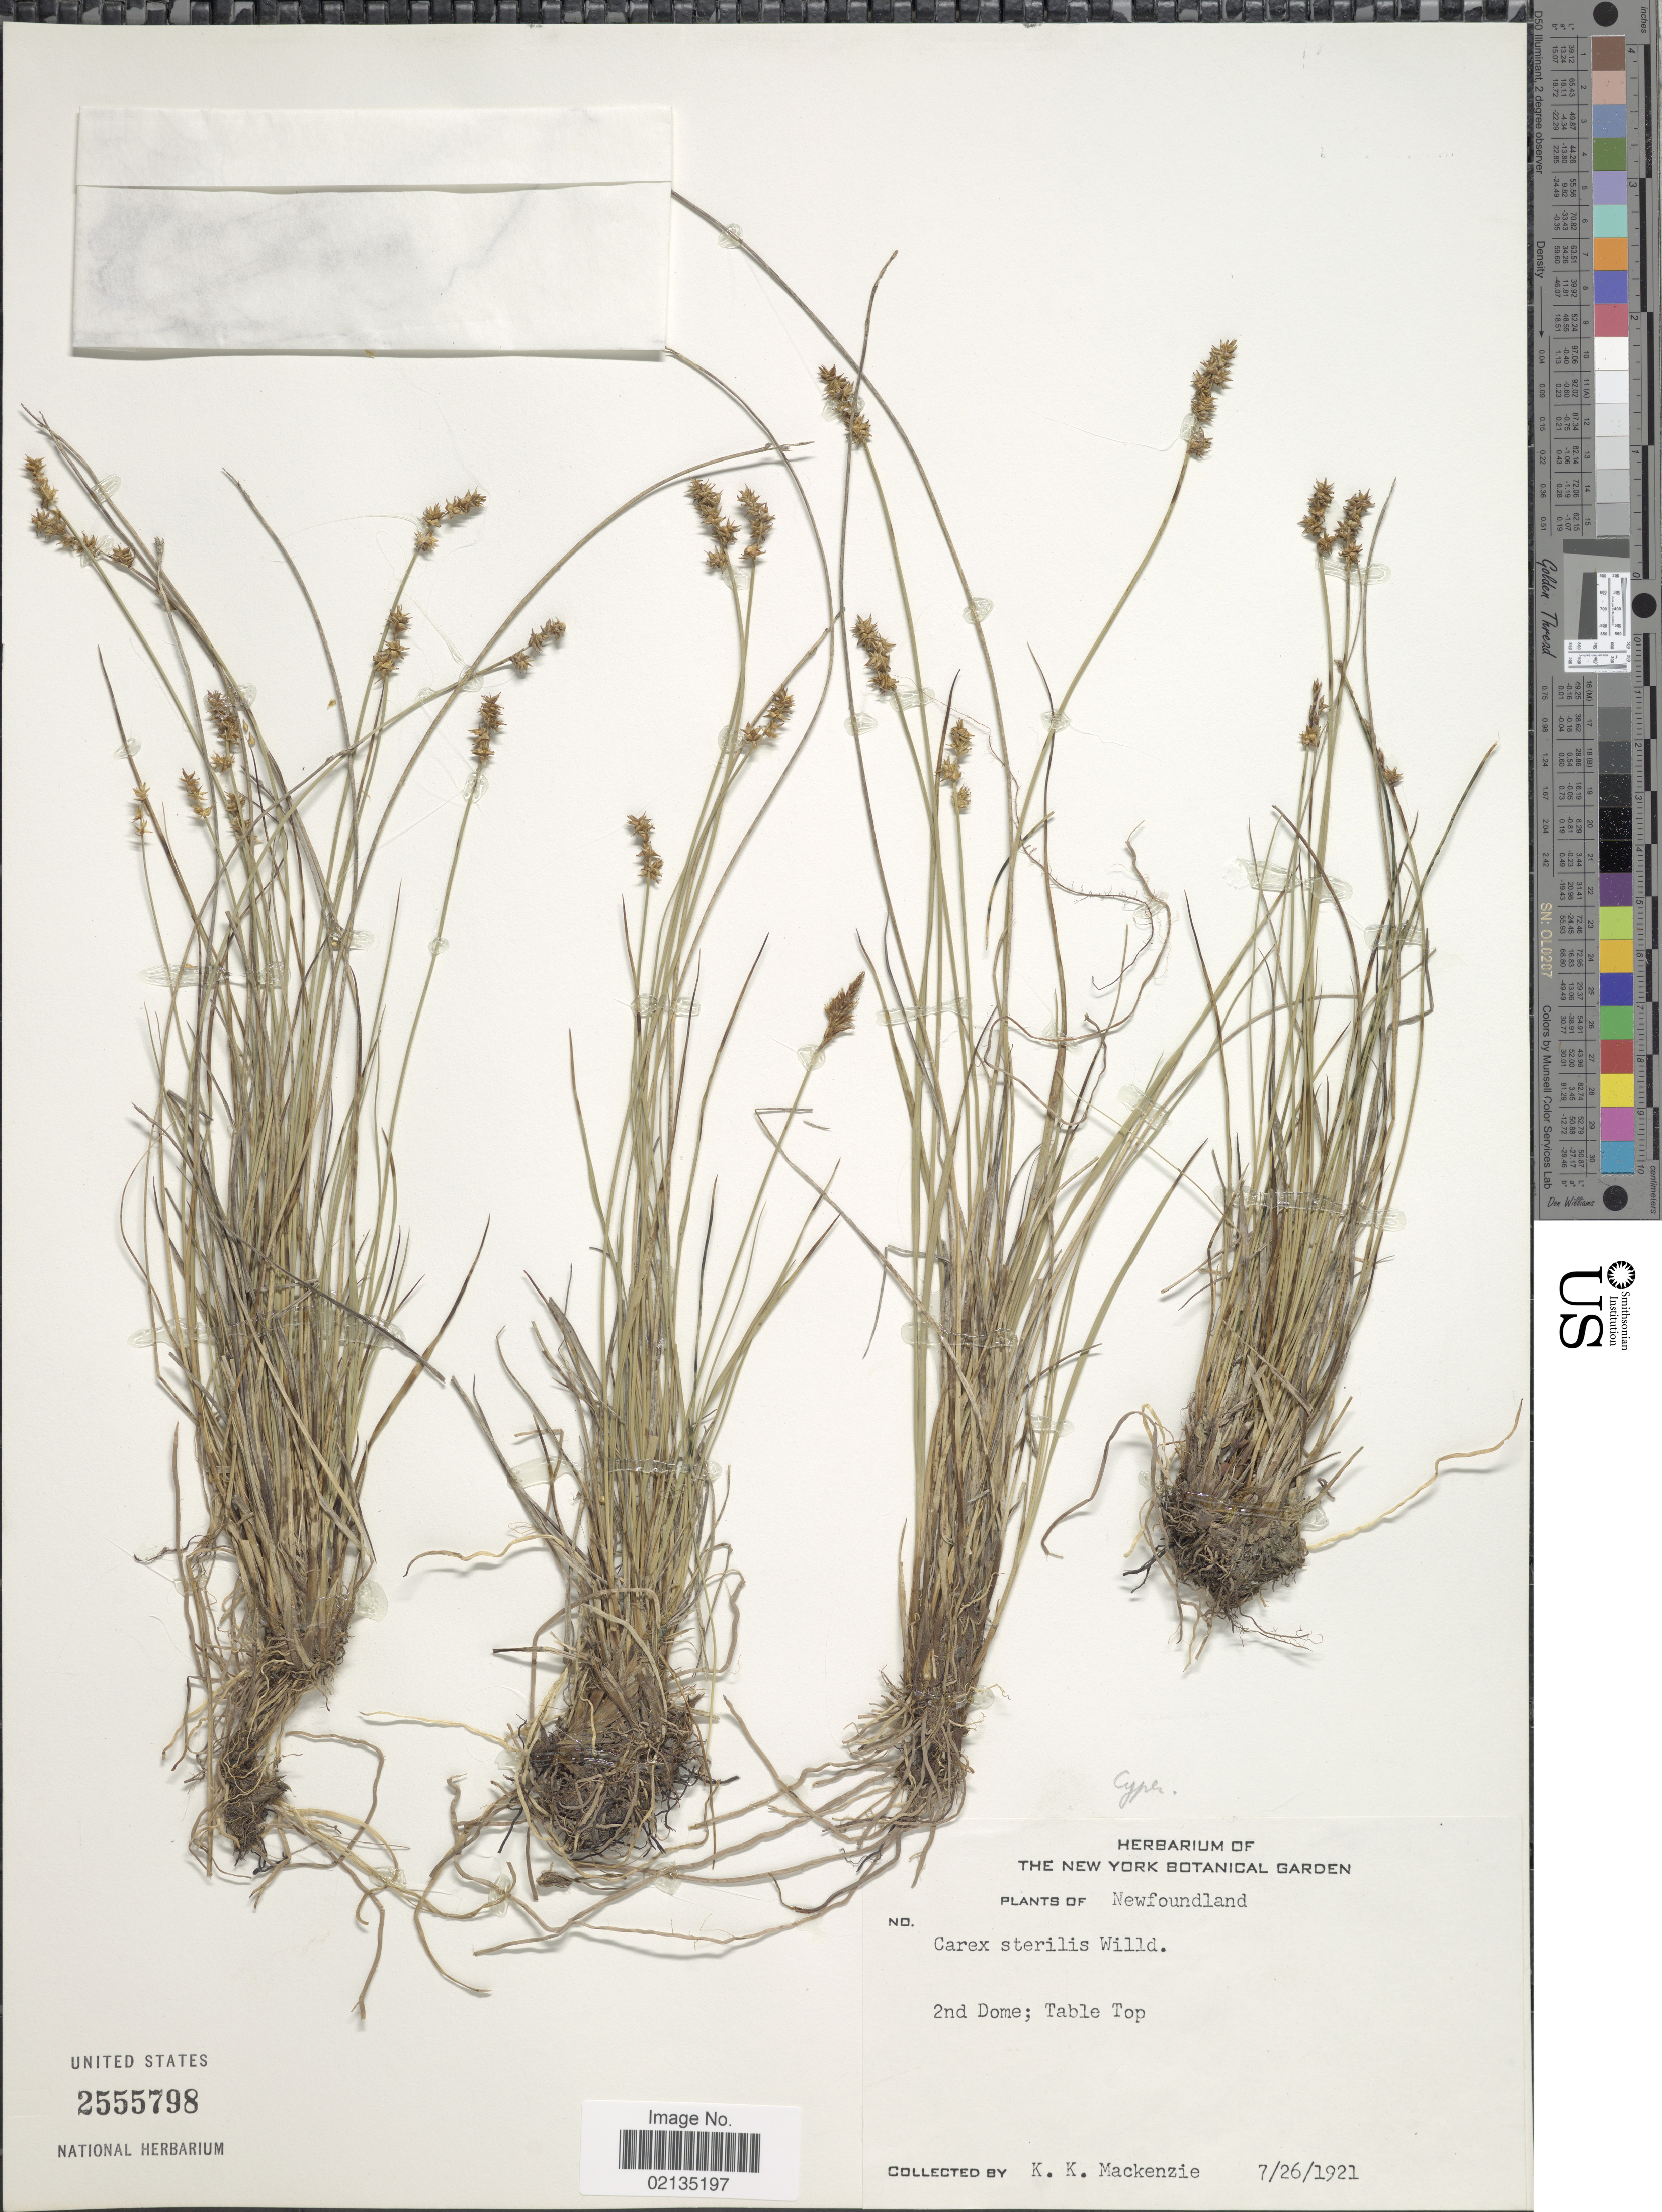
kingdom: Plantae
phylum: Tracheophyta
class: Liliopsida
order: Poales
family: Cyperaceae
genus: Carex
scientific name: Carex sterilis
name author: Willd.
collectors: K. K. Mackenzie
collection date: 1921-07-26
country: Canada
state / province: Newfoundland and Labrador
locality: Newfoundland. 2nd Dome; Table Top.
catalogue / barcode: US 2555798